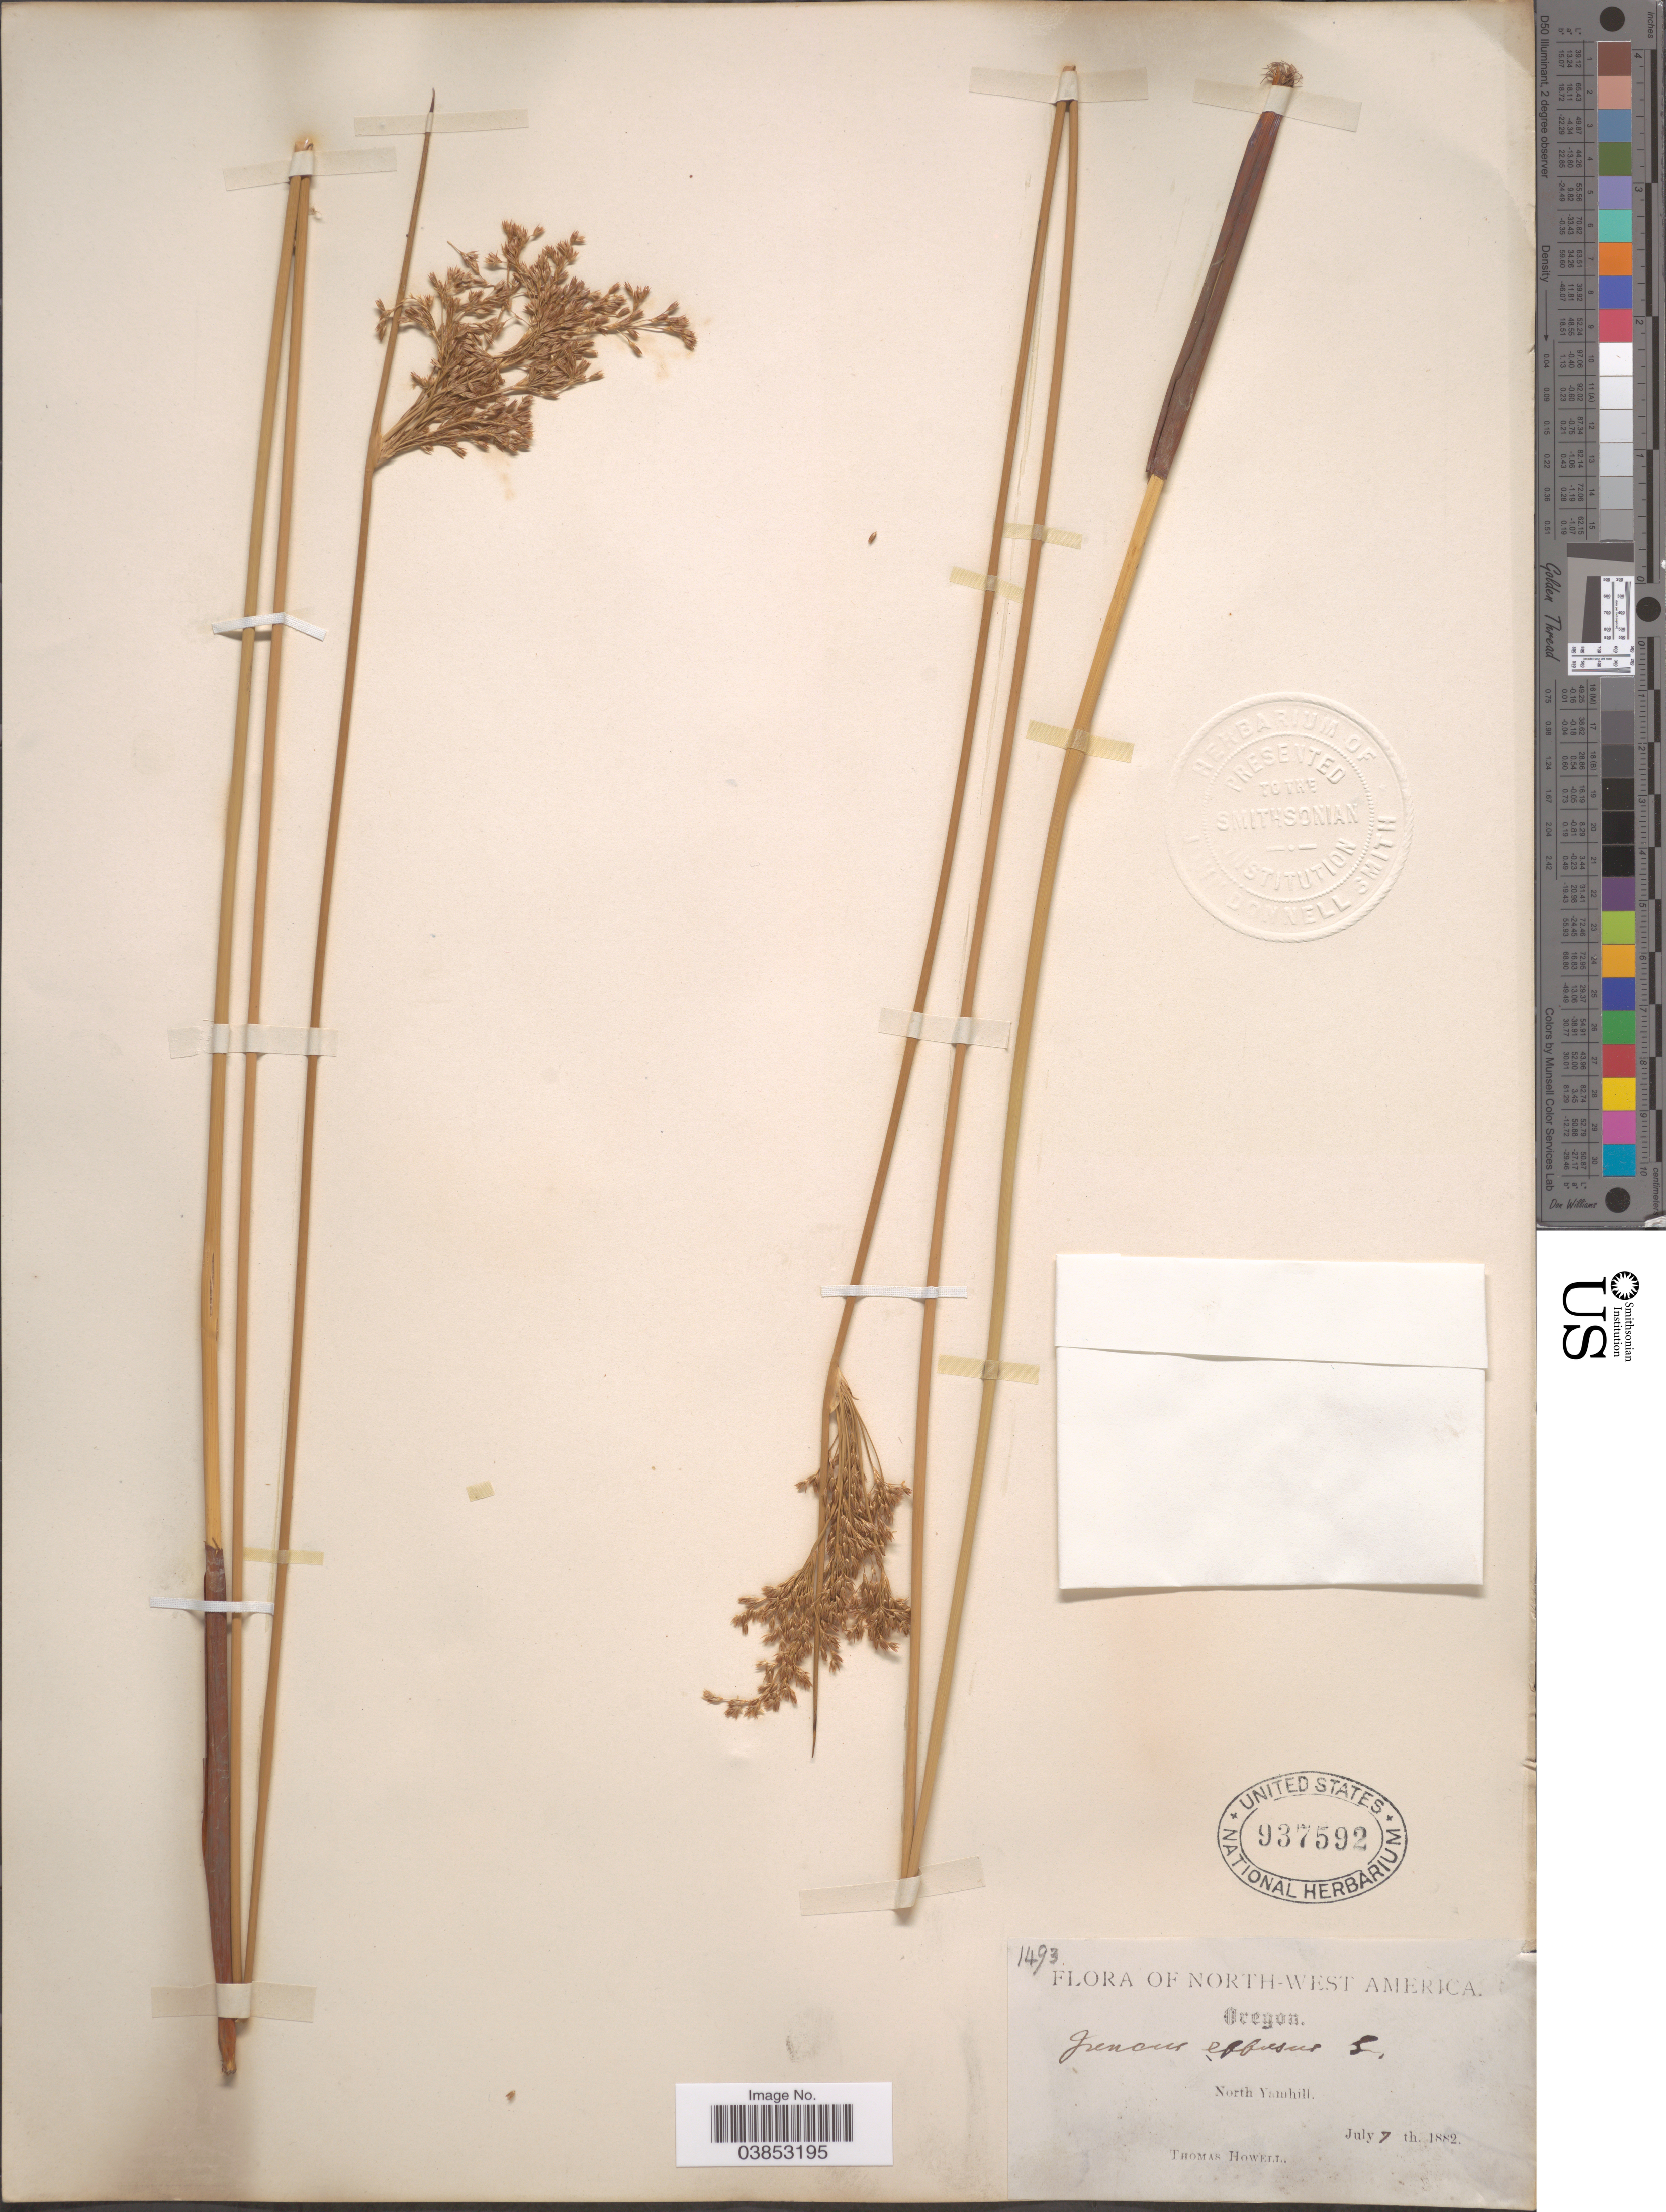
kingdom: Plantae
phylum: Tracheophyta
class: Liliopsida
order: Poales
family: Juncaceae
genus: Juncus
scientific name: Juncus effusus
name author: L.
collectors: T. Howell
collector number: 1493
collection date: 1882-07-07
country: United States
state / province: Oregon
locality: North-West America. North Yamhill.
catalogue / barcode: US 937592